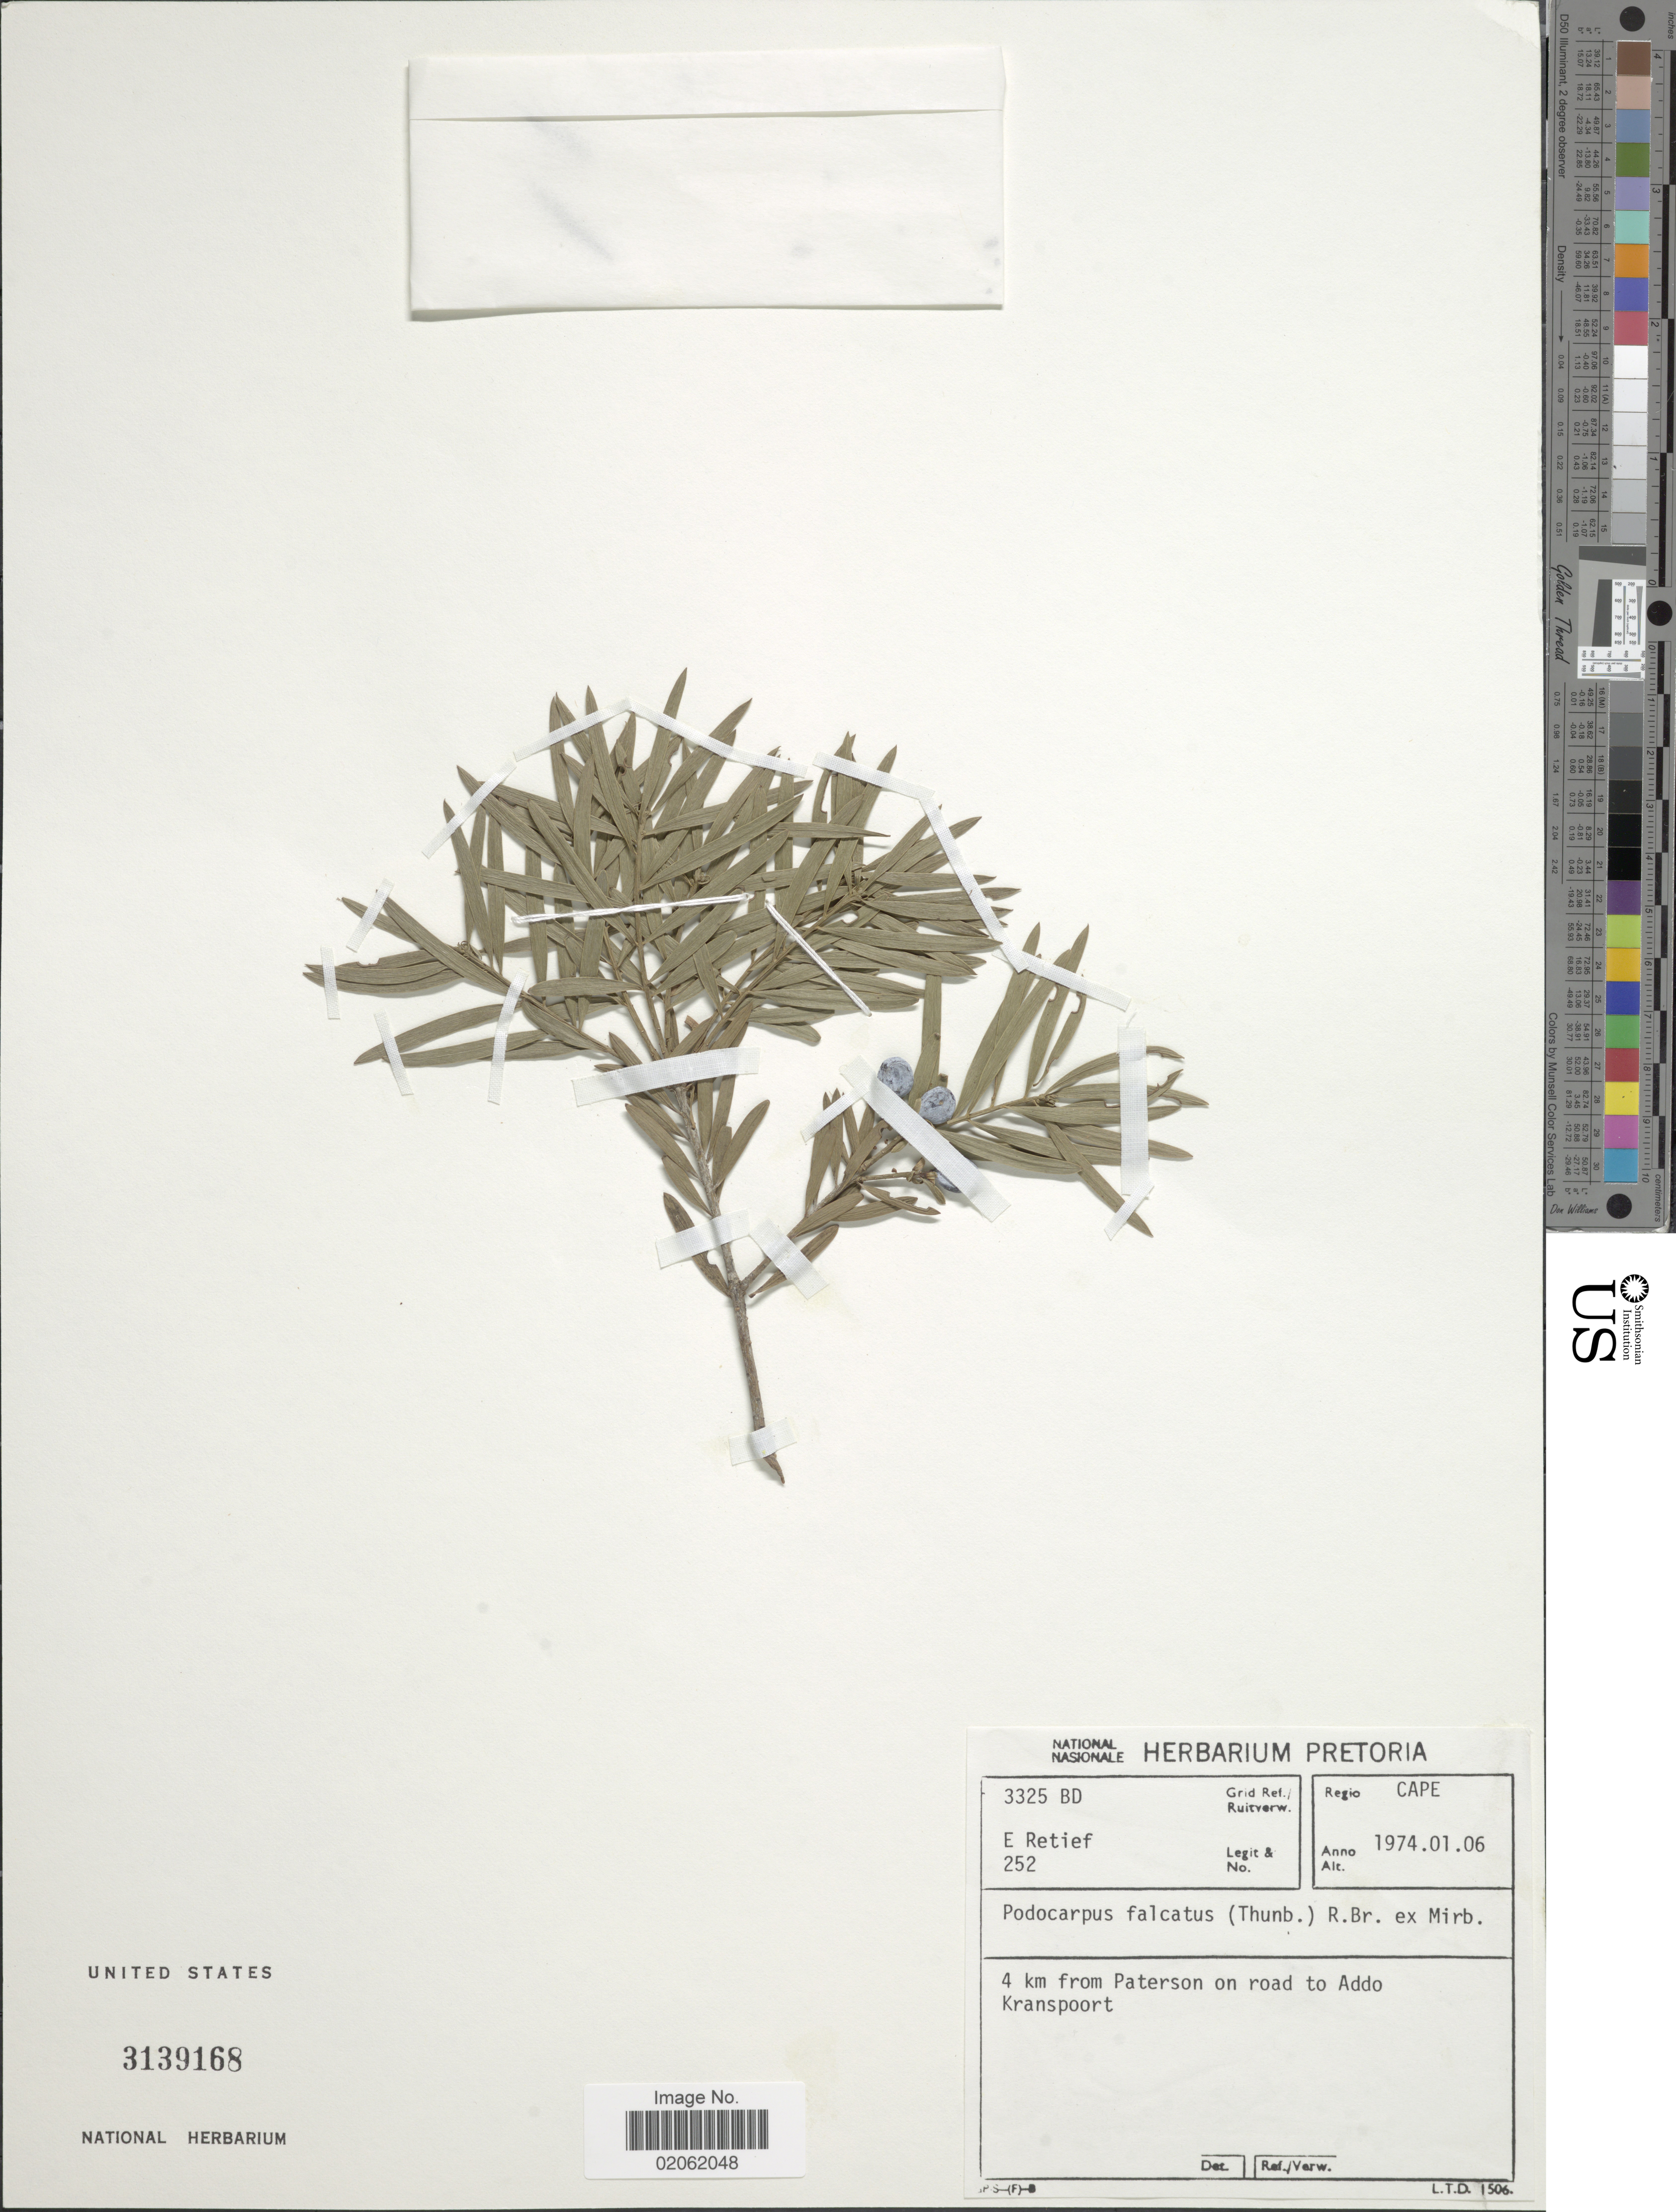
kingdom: Plantae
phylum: Tracheophyta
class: Pinopsida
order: Pinales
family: Podocarpaceae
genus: Podocarpus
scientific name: Podocarpus falcatus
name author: (Thunb.) Endl.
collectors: E. Retief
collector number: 252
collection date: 1974-01-06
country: South Africa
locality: Regio Cape, 4 km from Paterson on road to Addo Kranspoort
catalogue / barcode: US 3139168